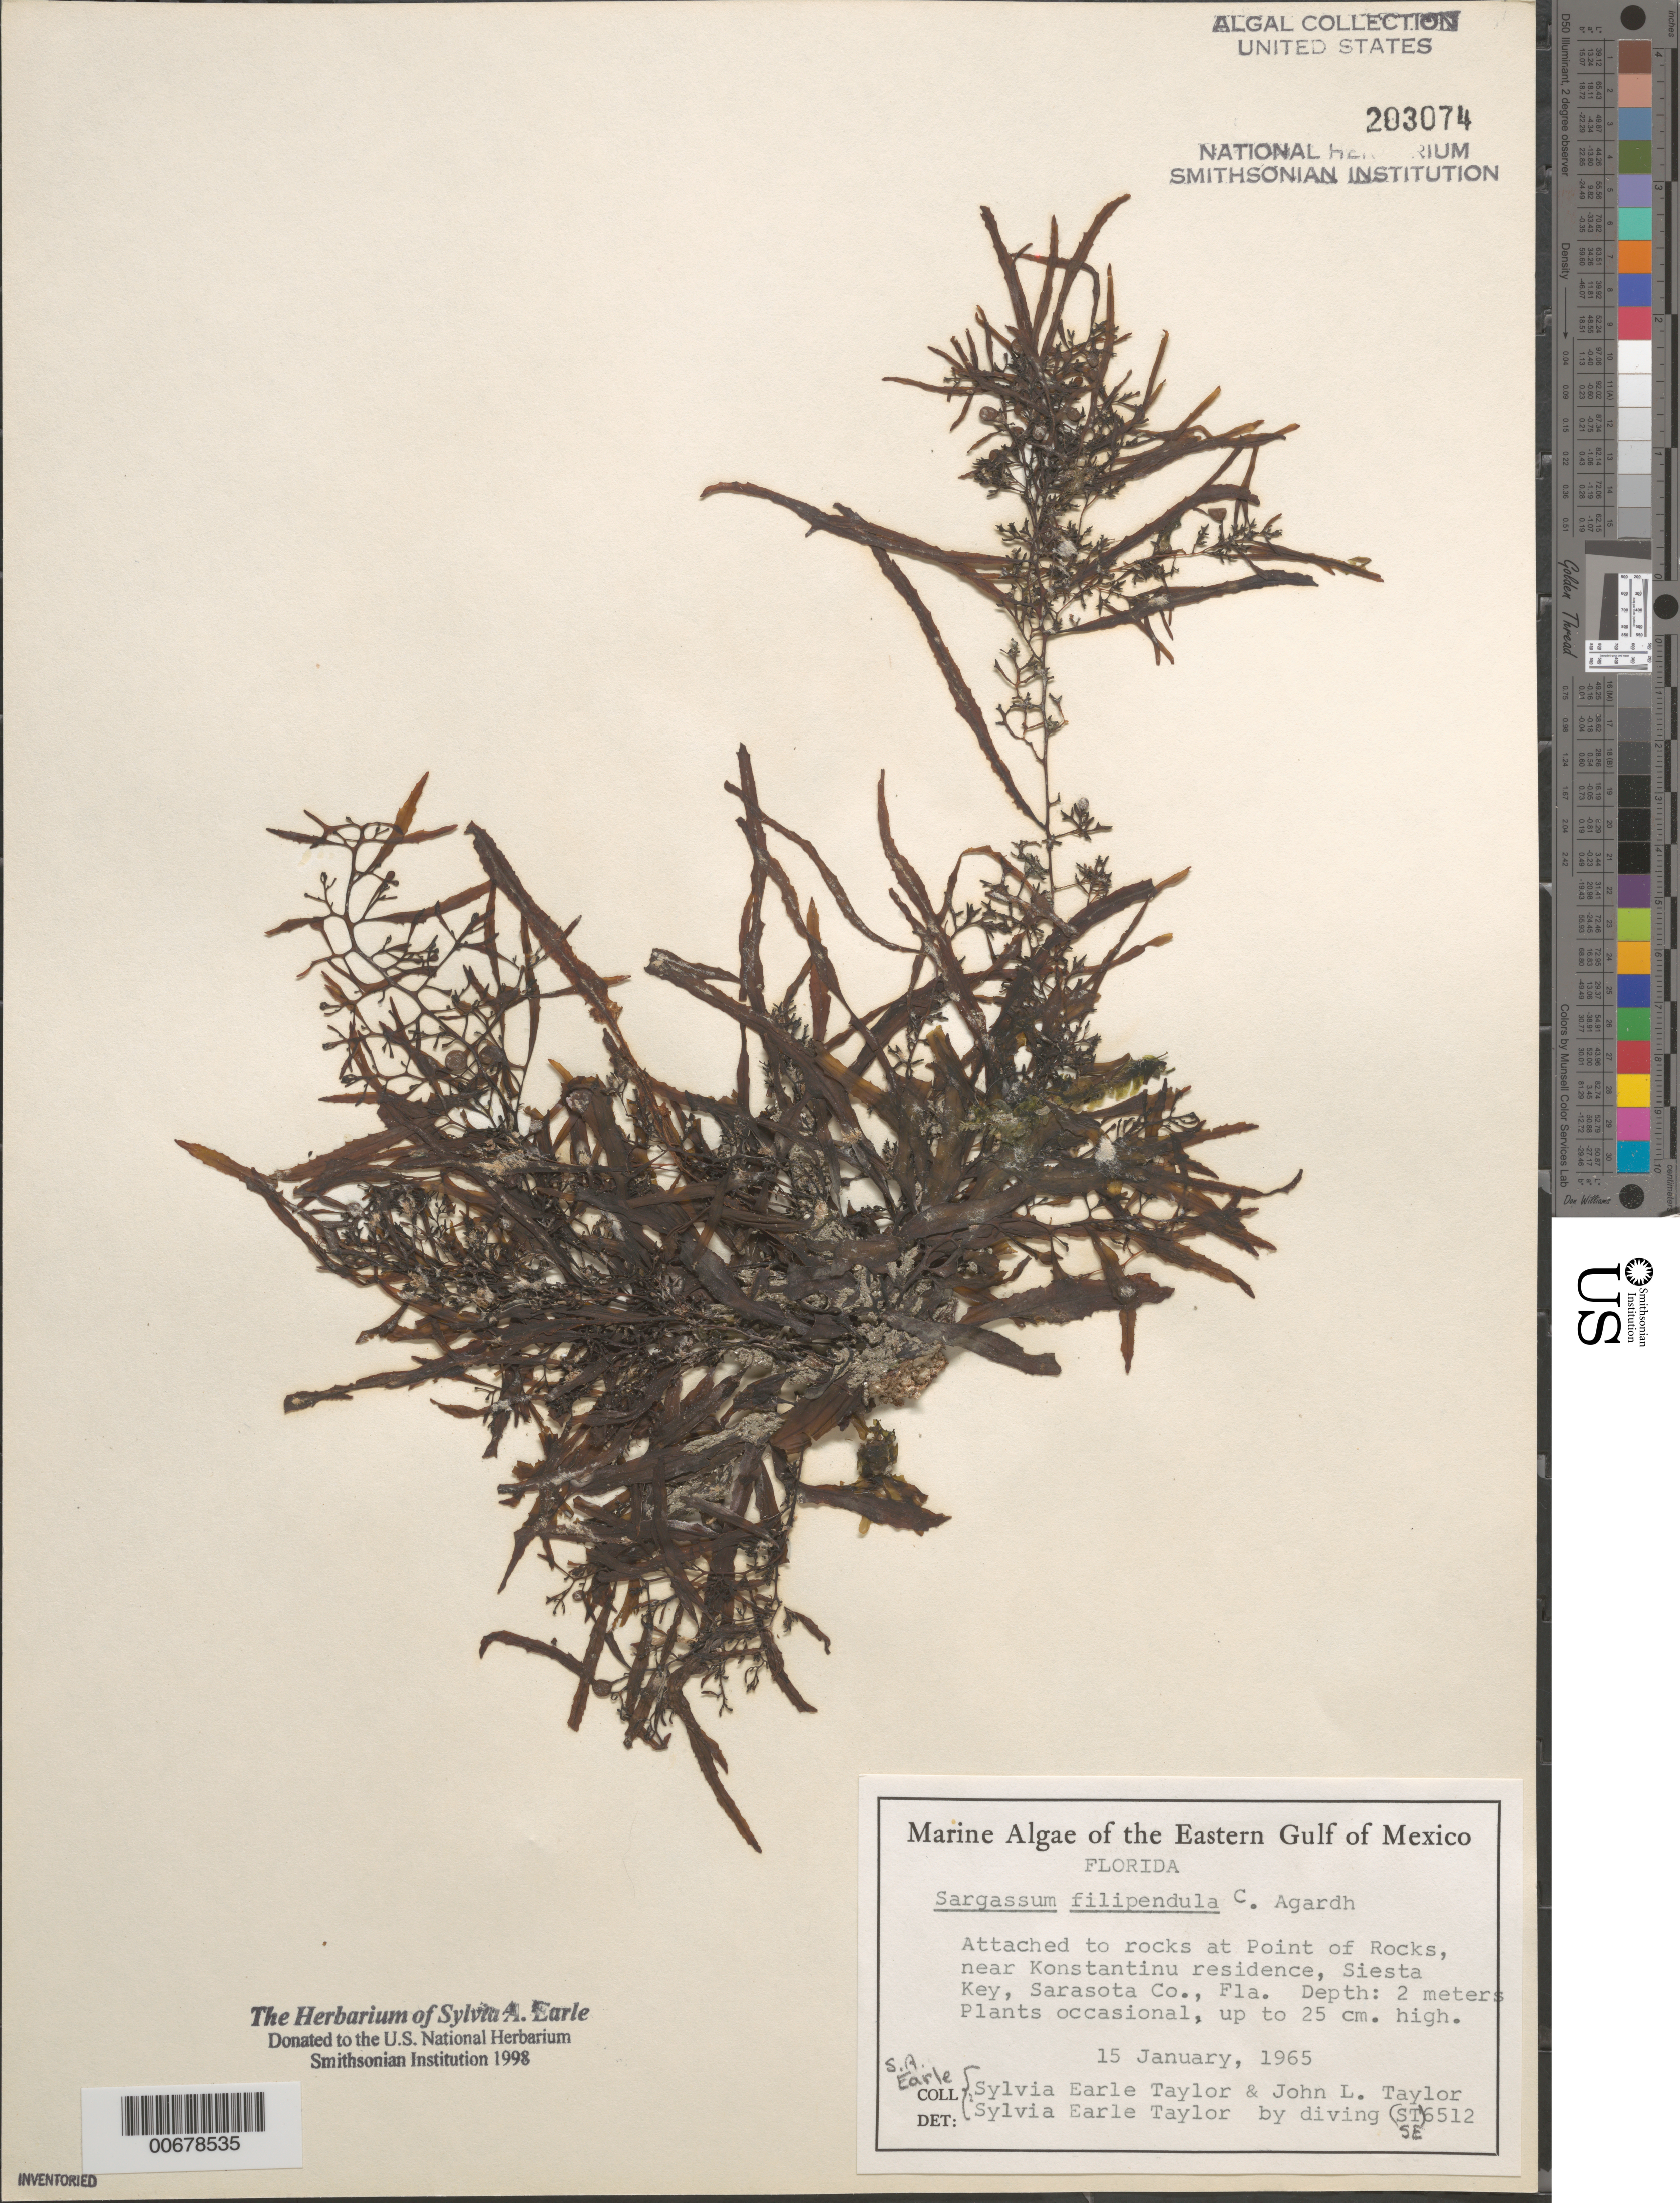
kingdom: Chromista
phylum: Ochrophyta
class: Phaeophyceae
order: Fucales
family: Sargassaceae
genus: Sargassum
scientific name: Sargassum filipendula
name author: C. Agardh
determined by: Earle, S. A.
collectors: S. A. Earle & J. L. Taylor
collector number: SE 6512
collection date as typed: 15 Jan 1965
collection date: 1965-01-15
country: United States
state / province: Florida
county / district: Sarasota County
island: Siesta Key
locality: Point of Rocks near Konstantinu residence, Sarasota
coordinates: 27 14.6'N, 82 32.1'W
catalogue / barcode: US 203074